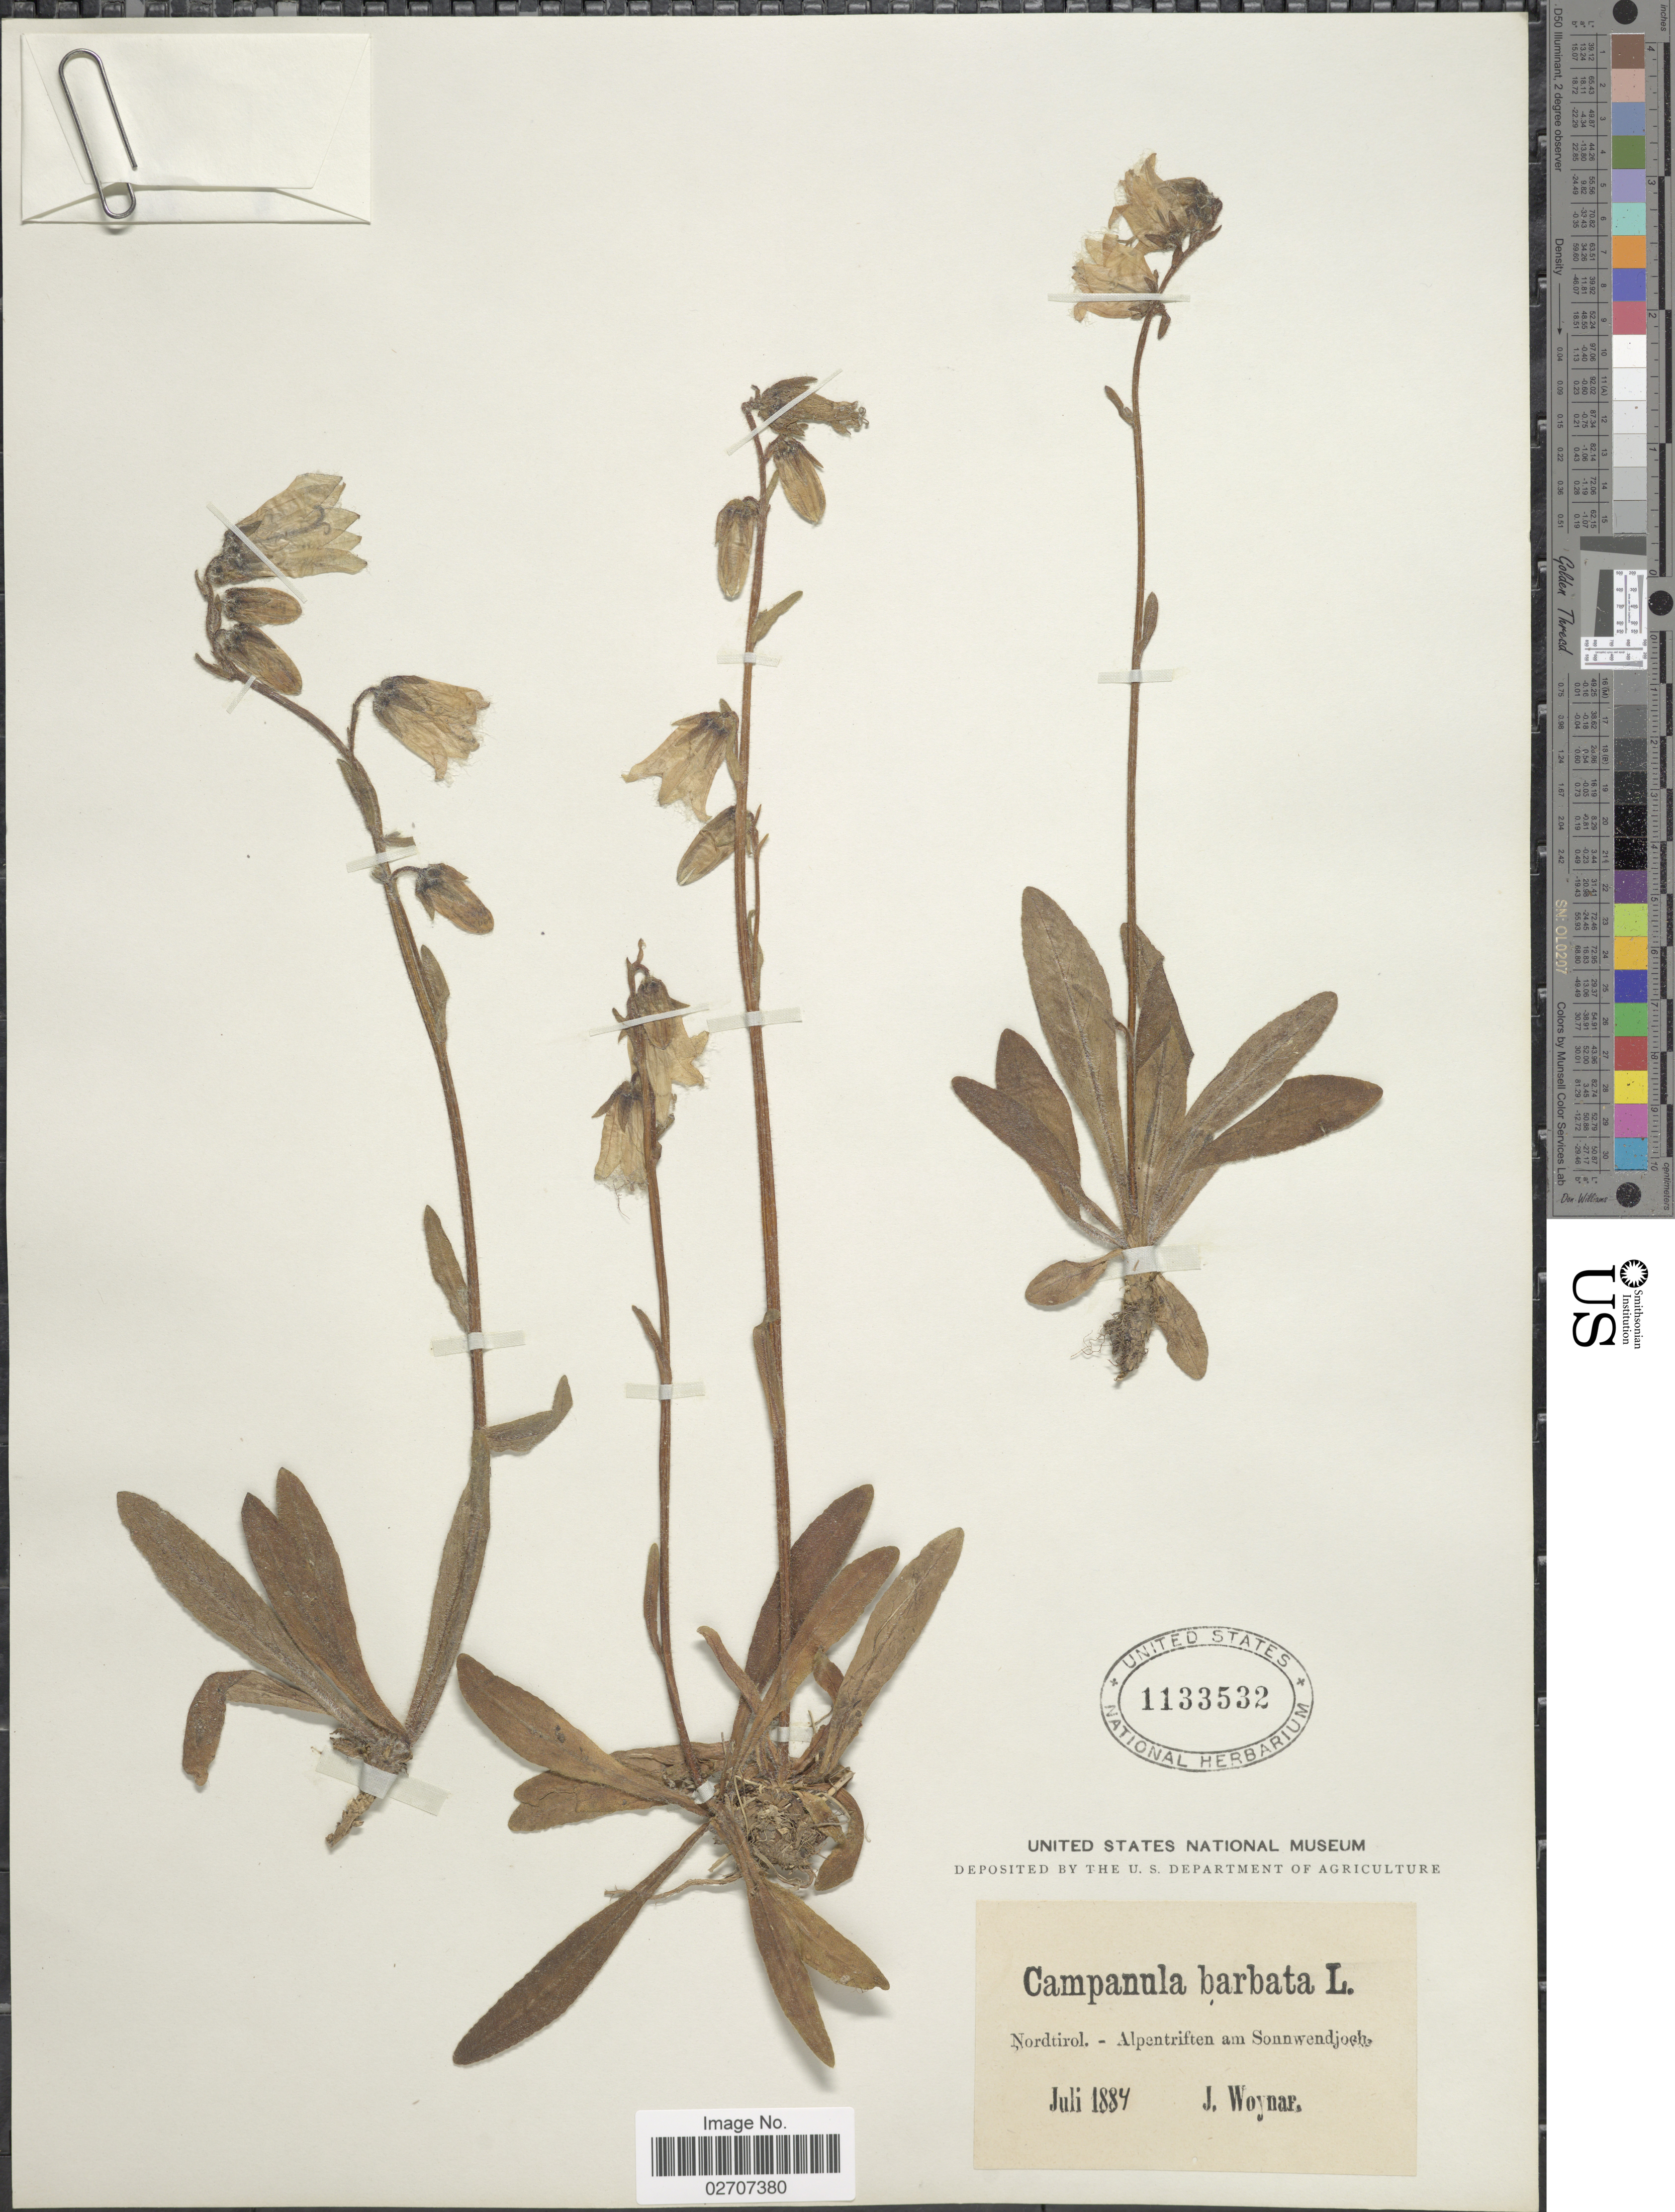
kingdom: Plantae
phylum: Tracheophyta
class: Magnoliopsida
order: Asterales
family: Campanulaceae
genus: Campanula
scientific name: Campanula barbata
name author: L.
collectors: J. Woynar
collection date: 1884-07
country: Austria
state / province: Tirol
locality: Nordtirol.-Alpentriften am Sonnwendjoch.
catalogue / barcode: US 1133532